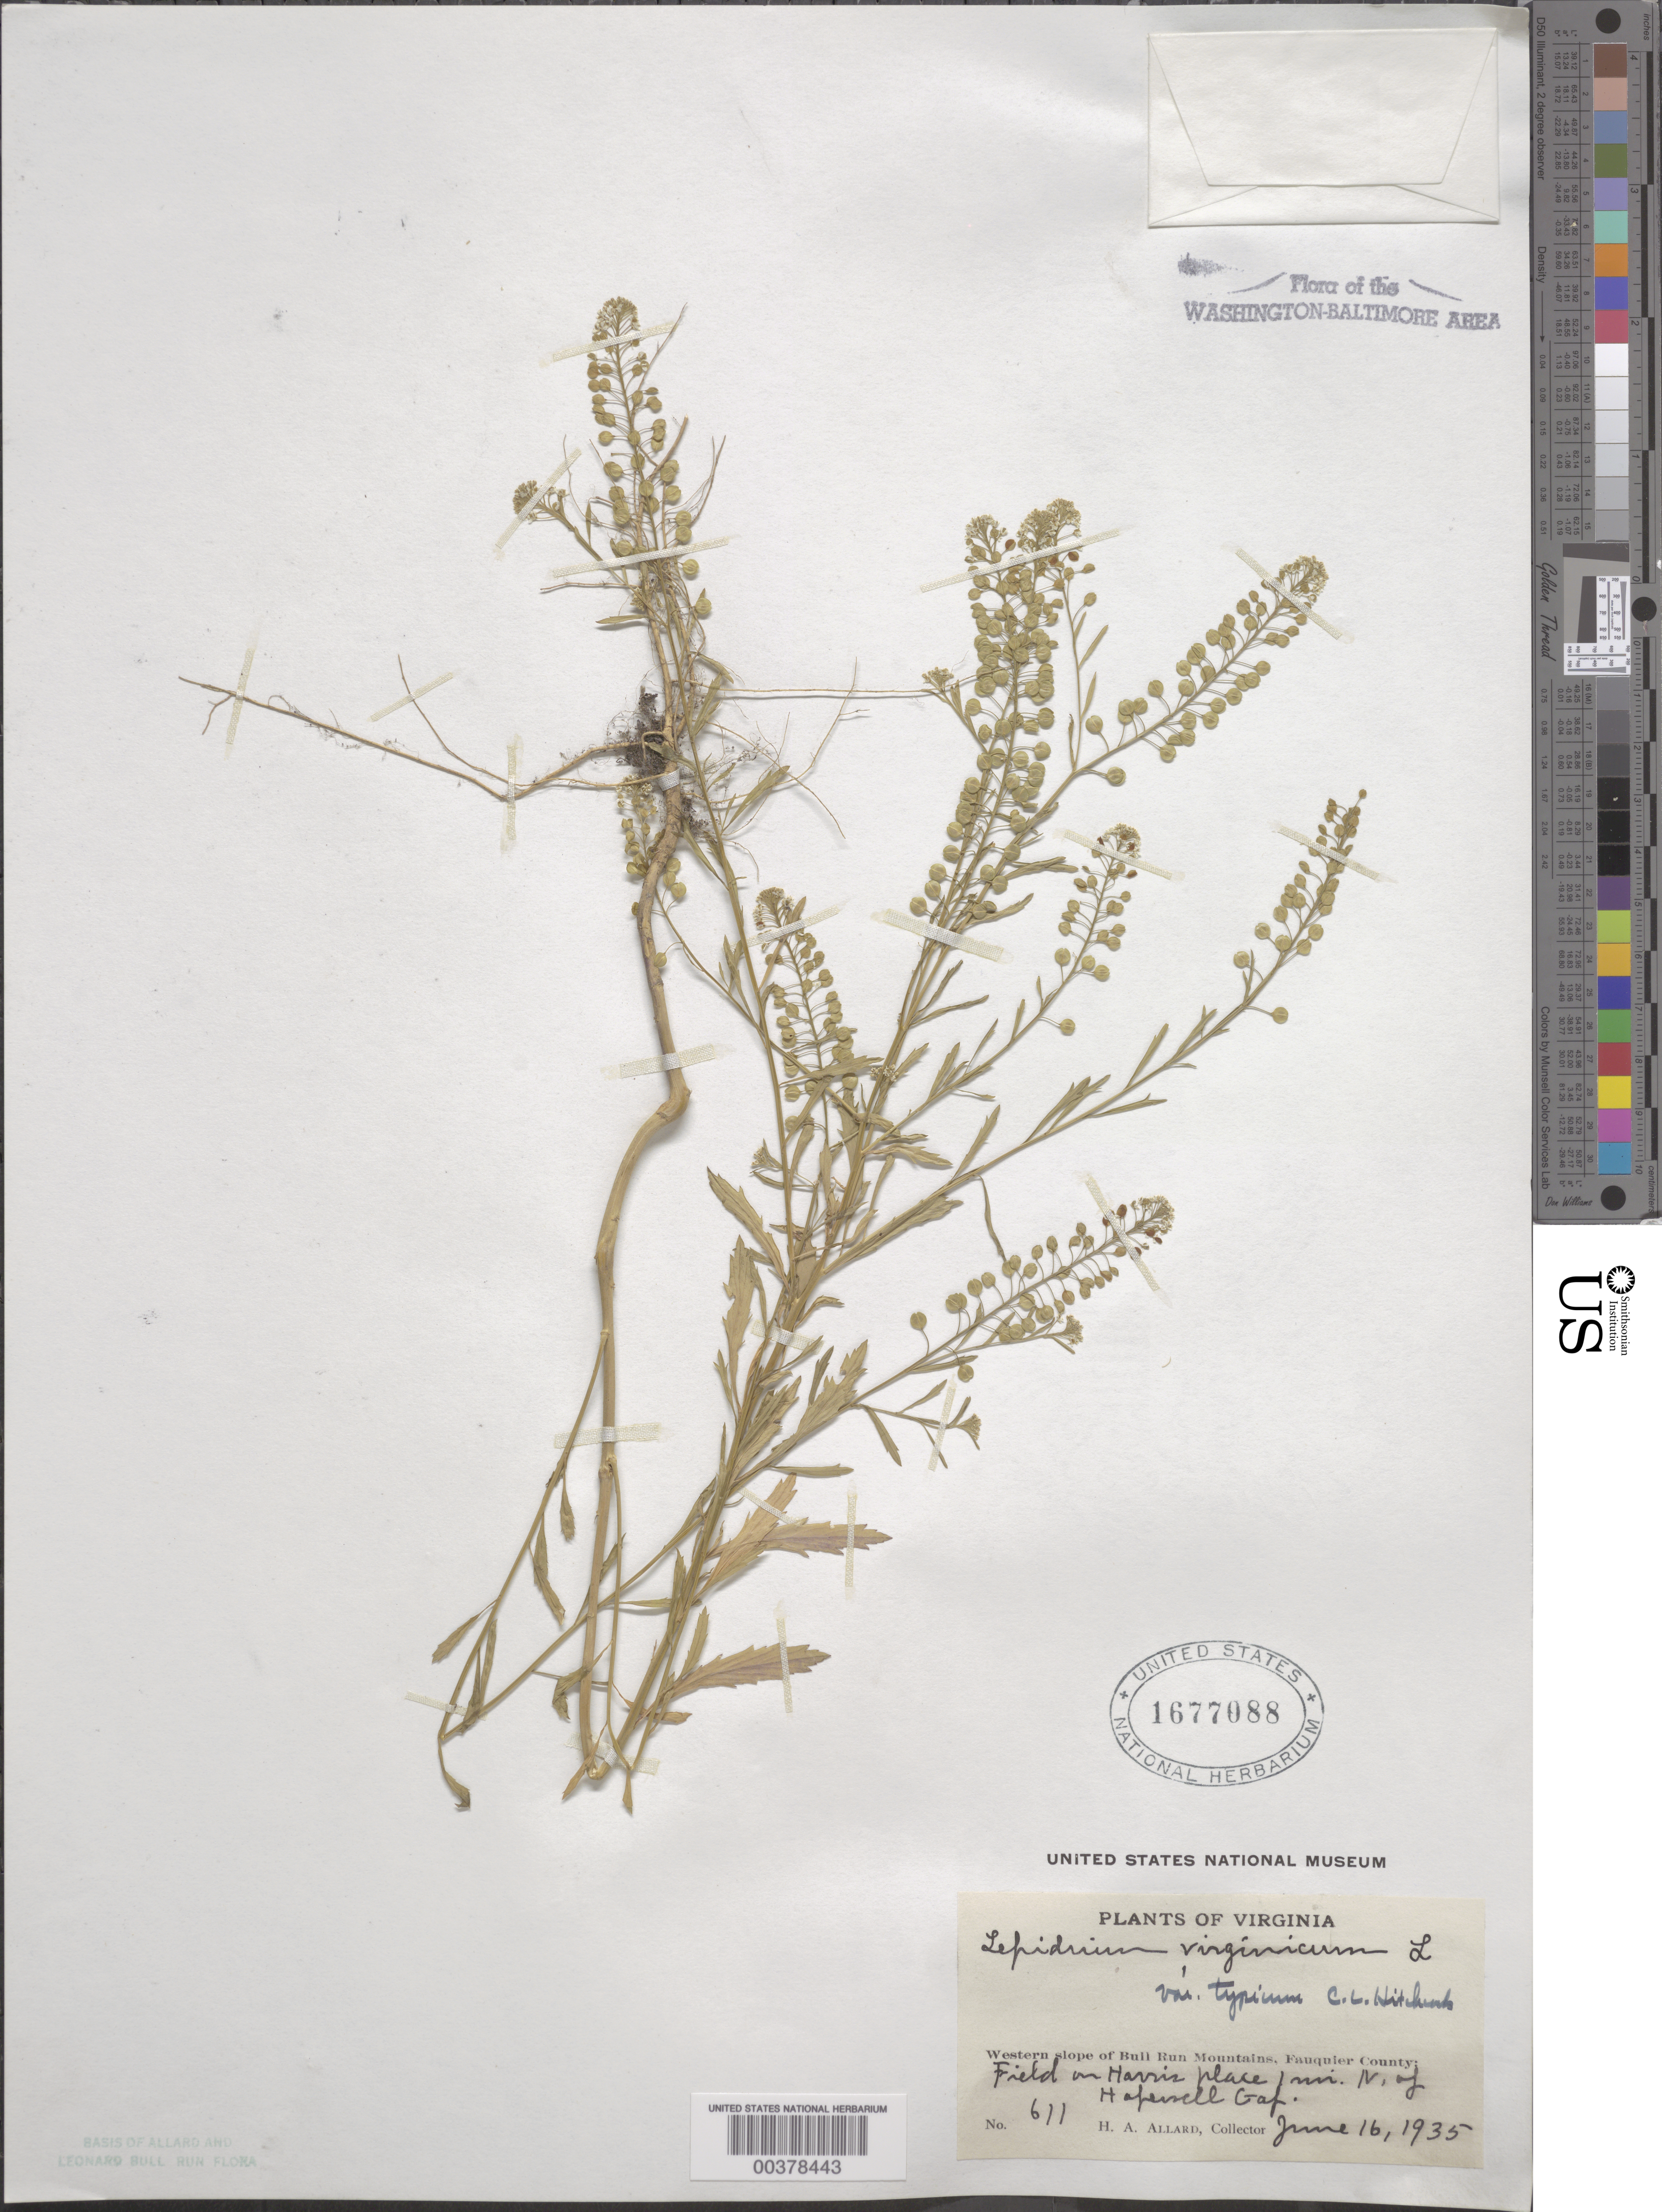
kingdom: Plantae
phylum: Tracheophyta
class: Magnoliopsida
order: Brassicales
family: Brassicaceae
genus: Lepidium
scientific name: Lepidium virginicum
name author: L.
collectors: H. A. Allard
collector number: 611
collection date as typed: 16 Jun 1935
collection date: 1935-06-16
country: United States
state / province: Virginia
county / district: Fauquier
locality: Harris place, north of Hopewell Gap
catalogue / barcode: US 1677088